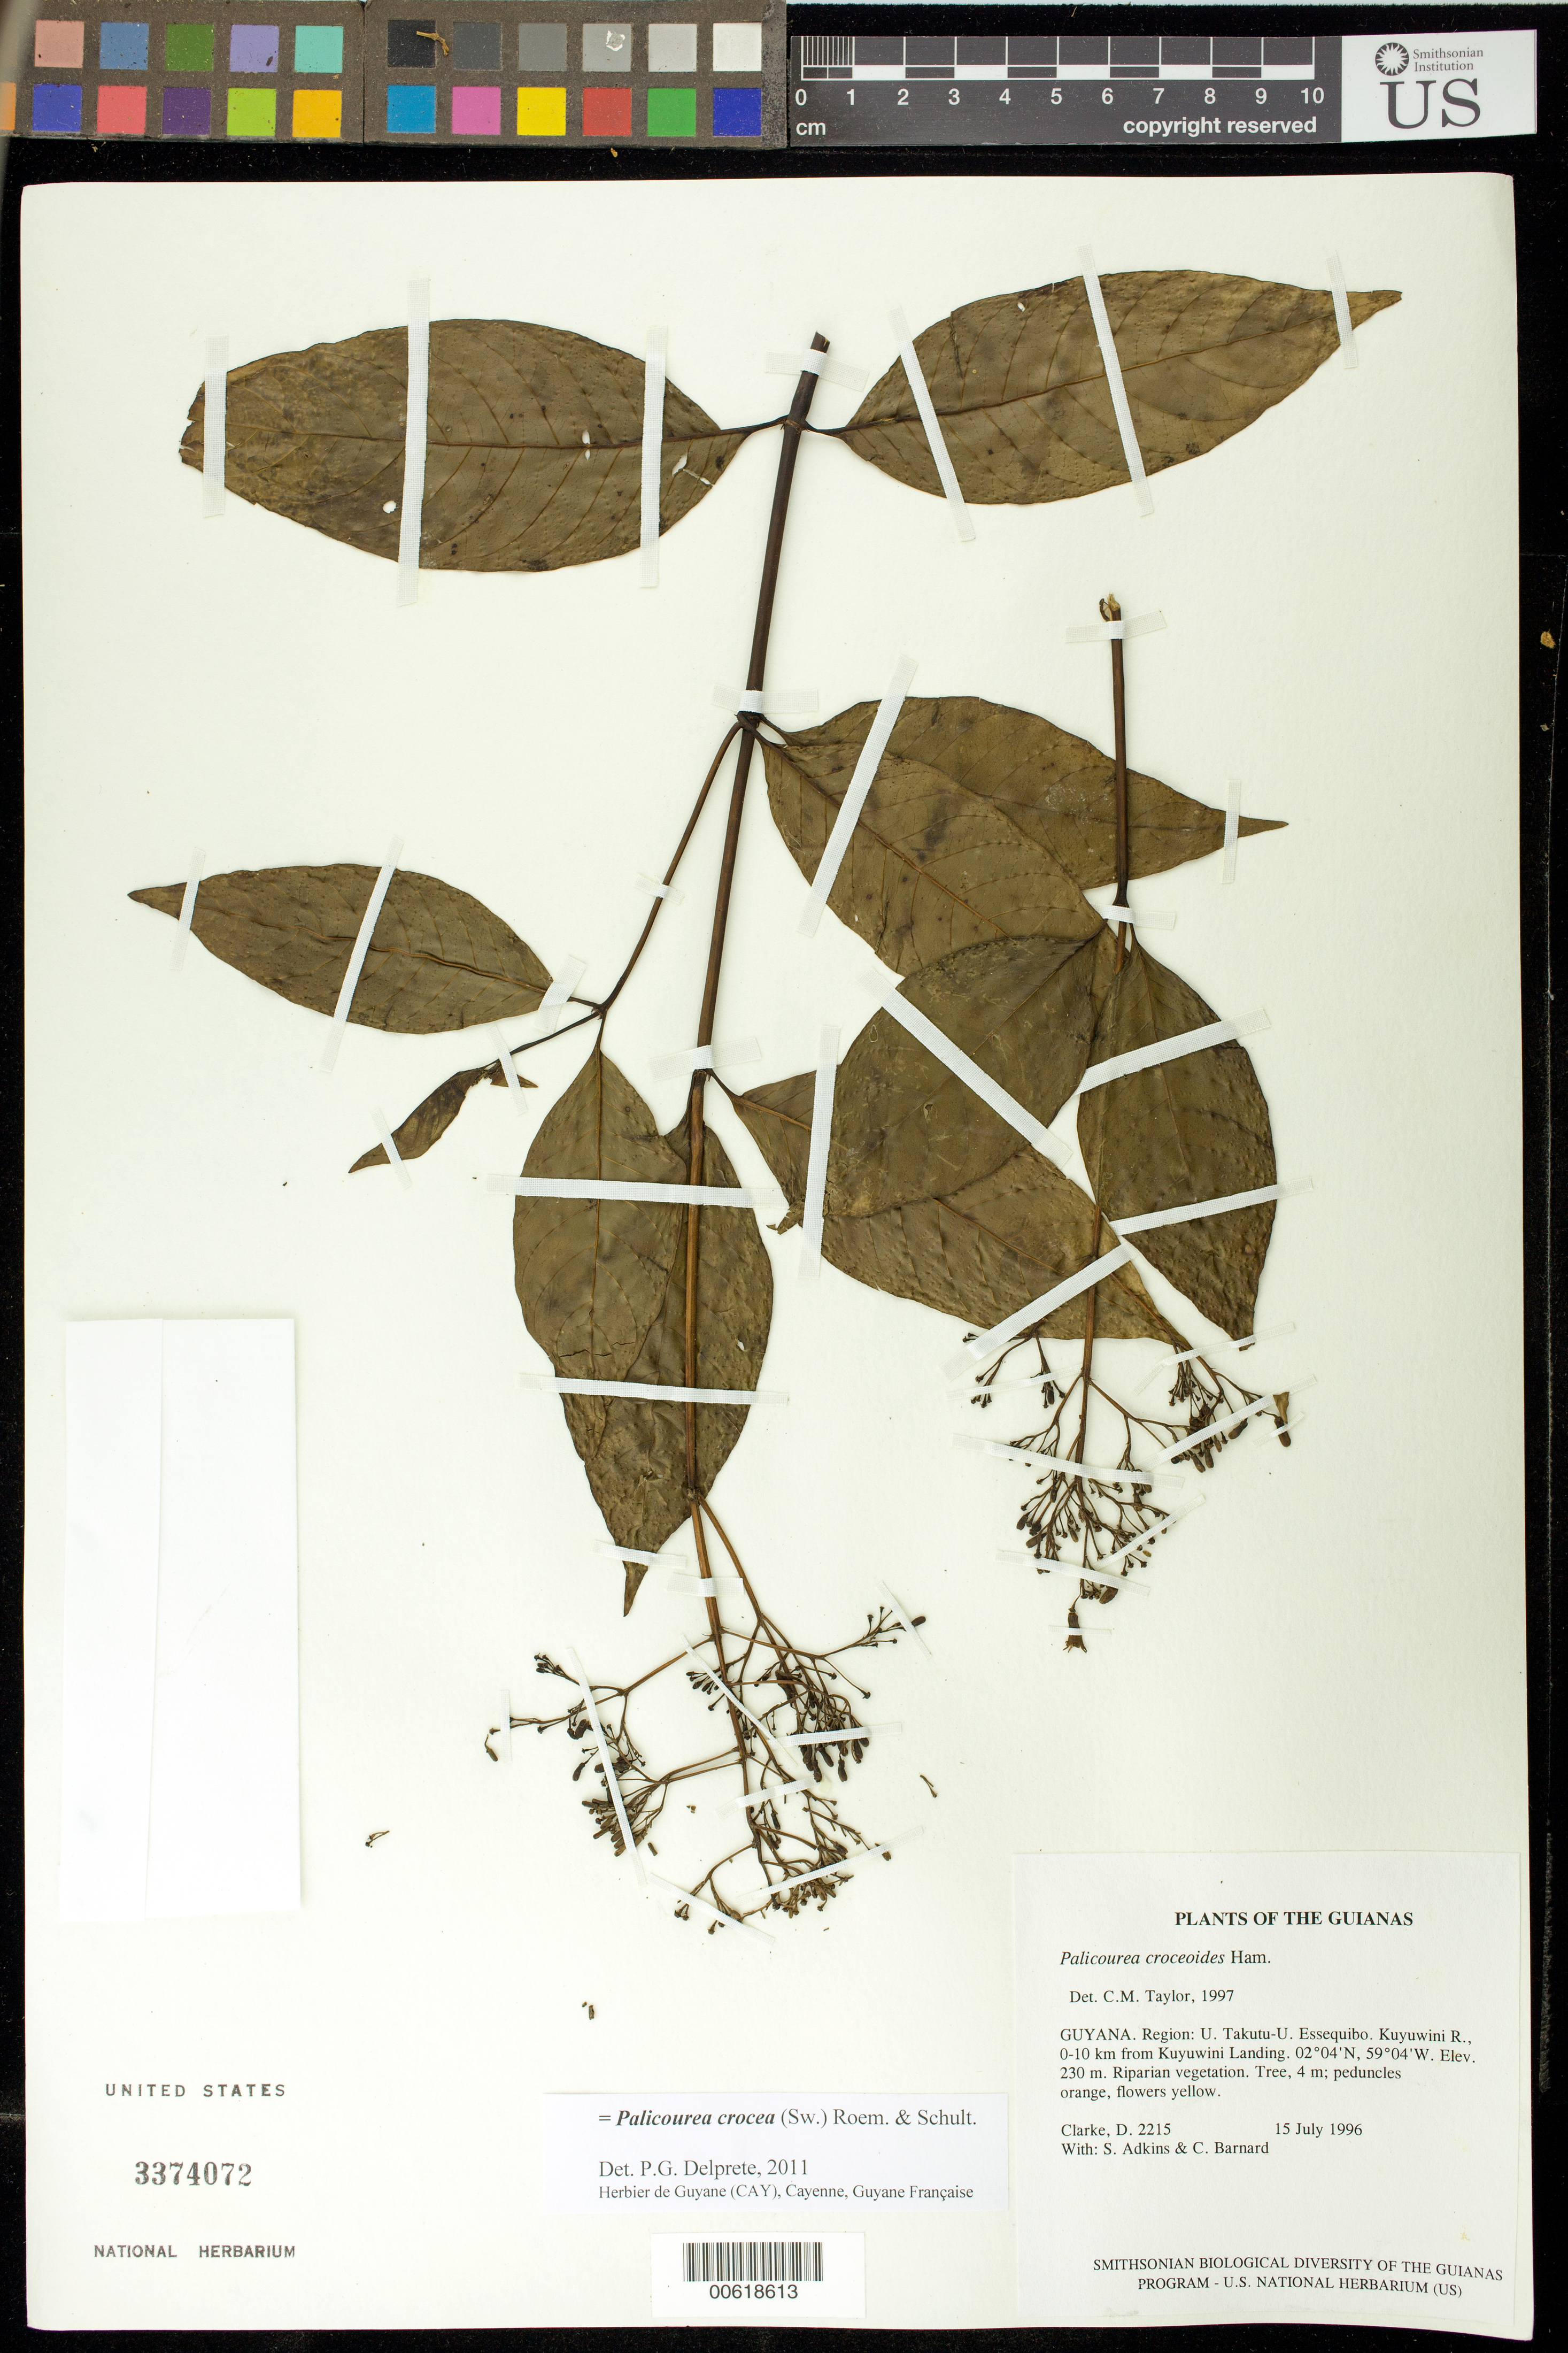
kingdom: Plantae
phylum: Tracheophyta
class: Magnoliopsida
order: Gentianales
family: Rubiaceae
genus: Palicourea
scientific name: Palicourea crocea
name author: (Sw.) Schult.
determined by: Delprete, P. G., Herb. de Guyane Cay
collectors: H. D. Clarke, S. Adkins & C. Bernard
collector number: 2215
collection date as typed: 15 July 1996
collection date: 1996-07-15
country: Guyana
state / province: U. Takutu-U. Essequibo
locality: Kuyuwini R., 0-10 km from Kuyuwini Landing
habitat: Riparian vegetation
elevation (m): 230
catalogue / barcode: US 3374072